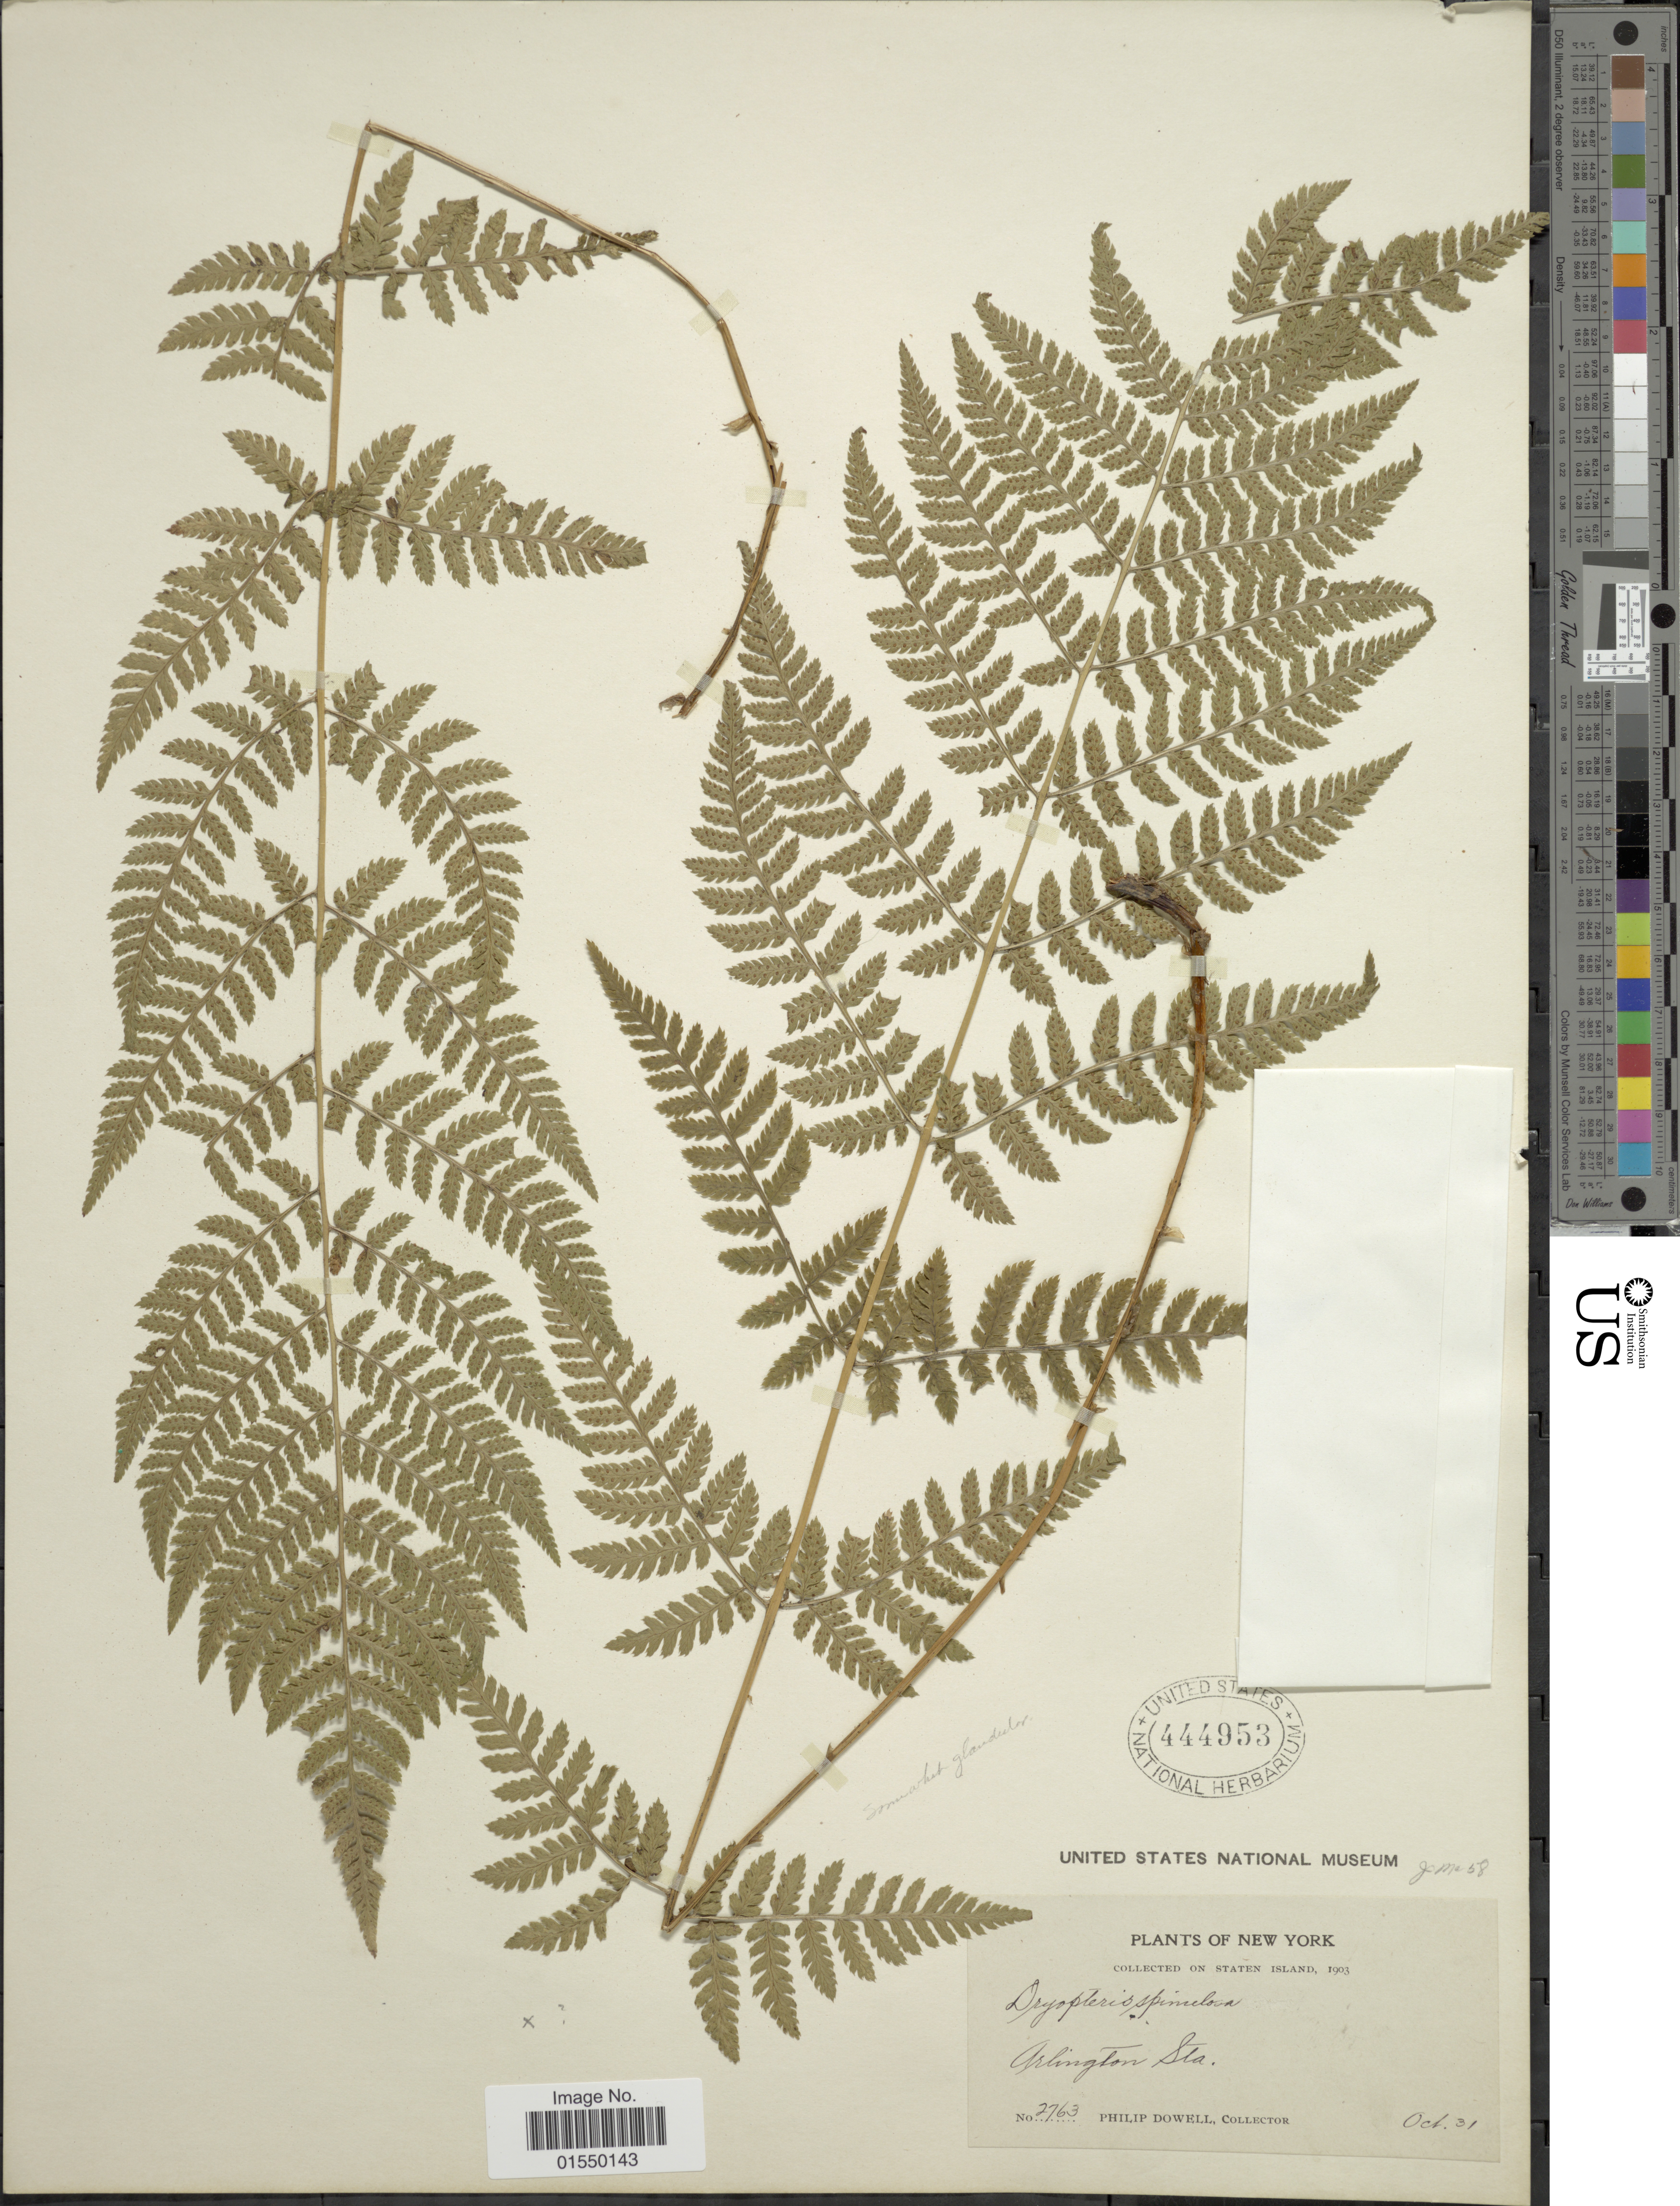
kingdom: Plantae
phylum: Tracheophyta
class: Polypodiopsida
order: Polypodiales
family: Dryopteridaceae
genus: Dryopteris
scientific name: Dryopteris carthusiana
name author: (Villars) H.P. Fuchs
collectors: P. Dowell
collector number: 2763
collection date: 1903-10-31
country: United States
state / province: New York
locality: Staten Island, arlington Sta.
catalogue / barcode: US 444953